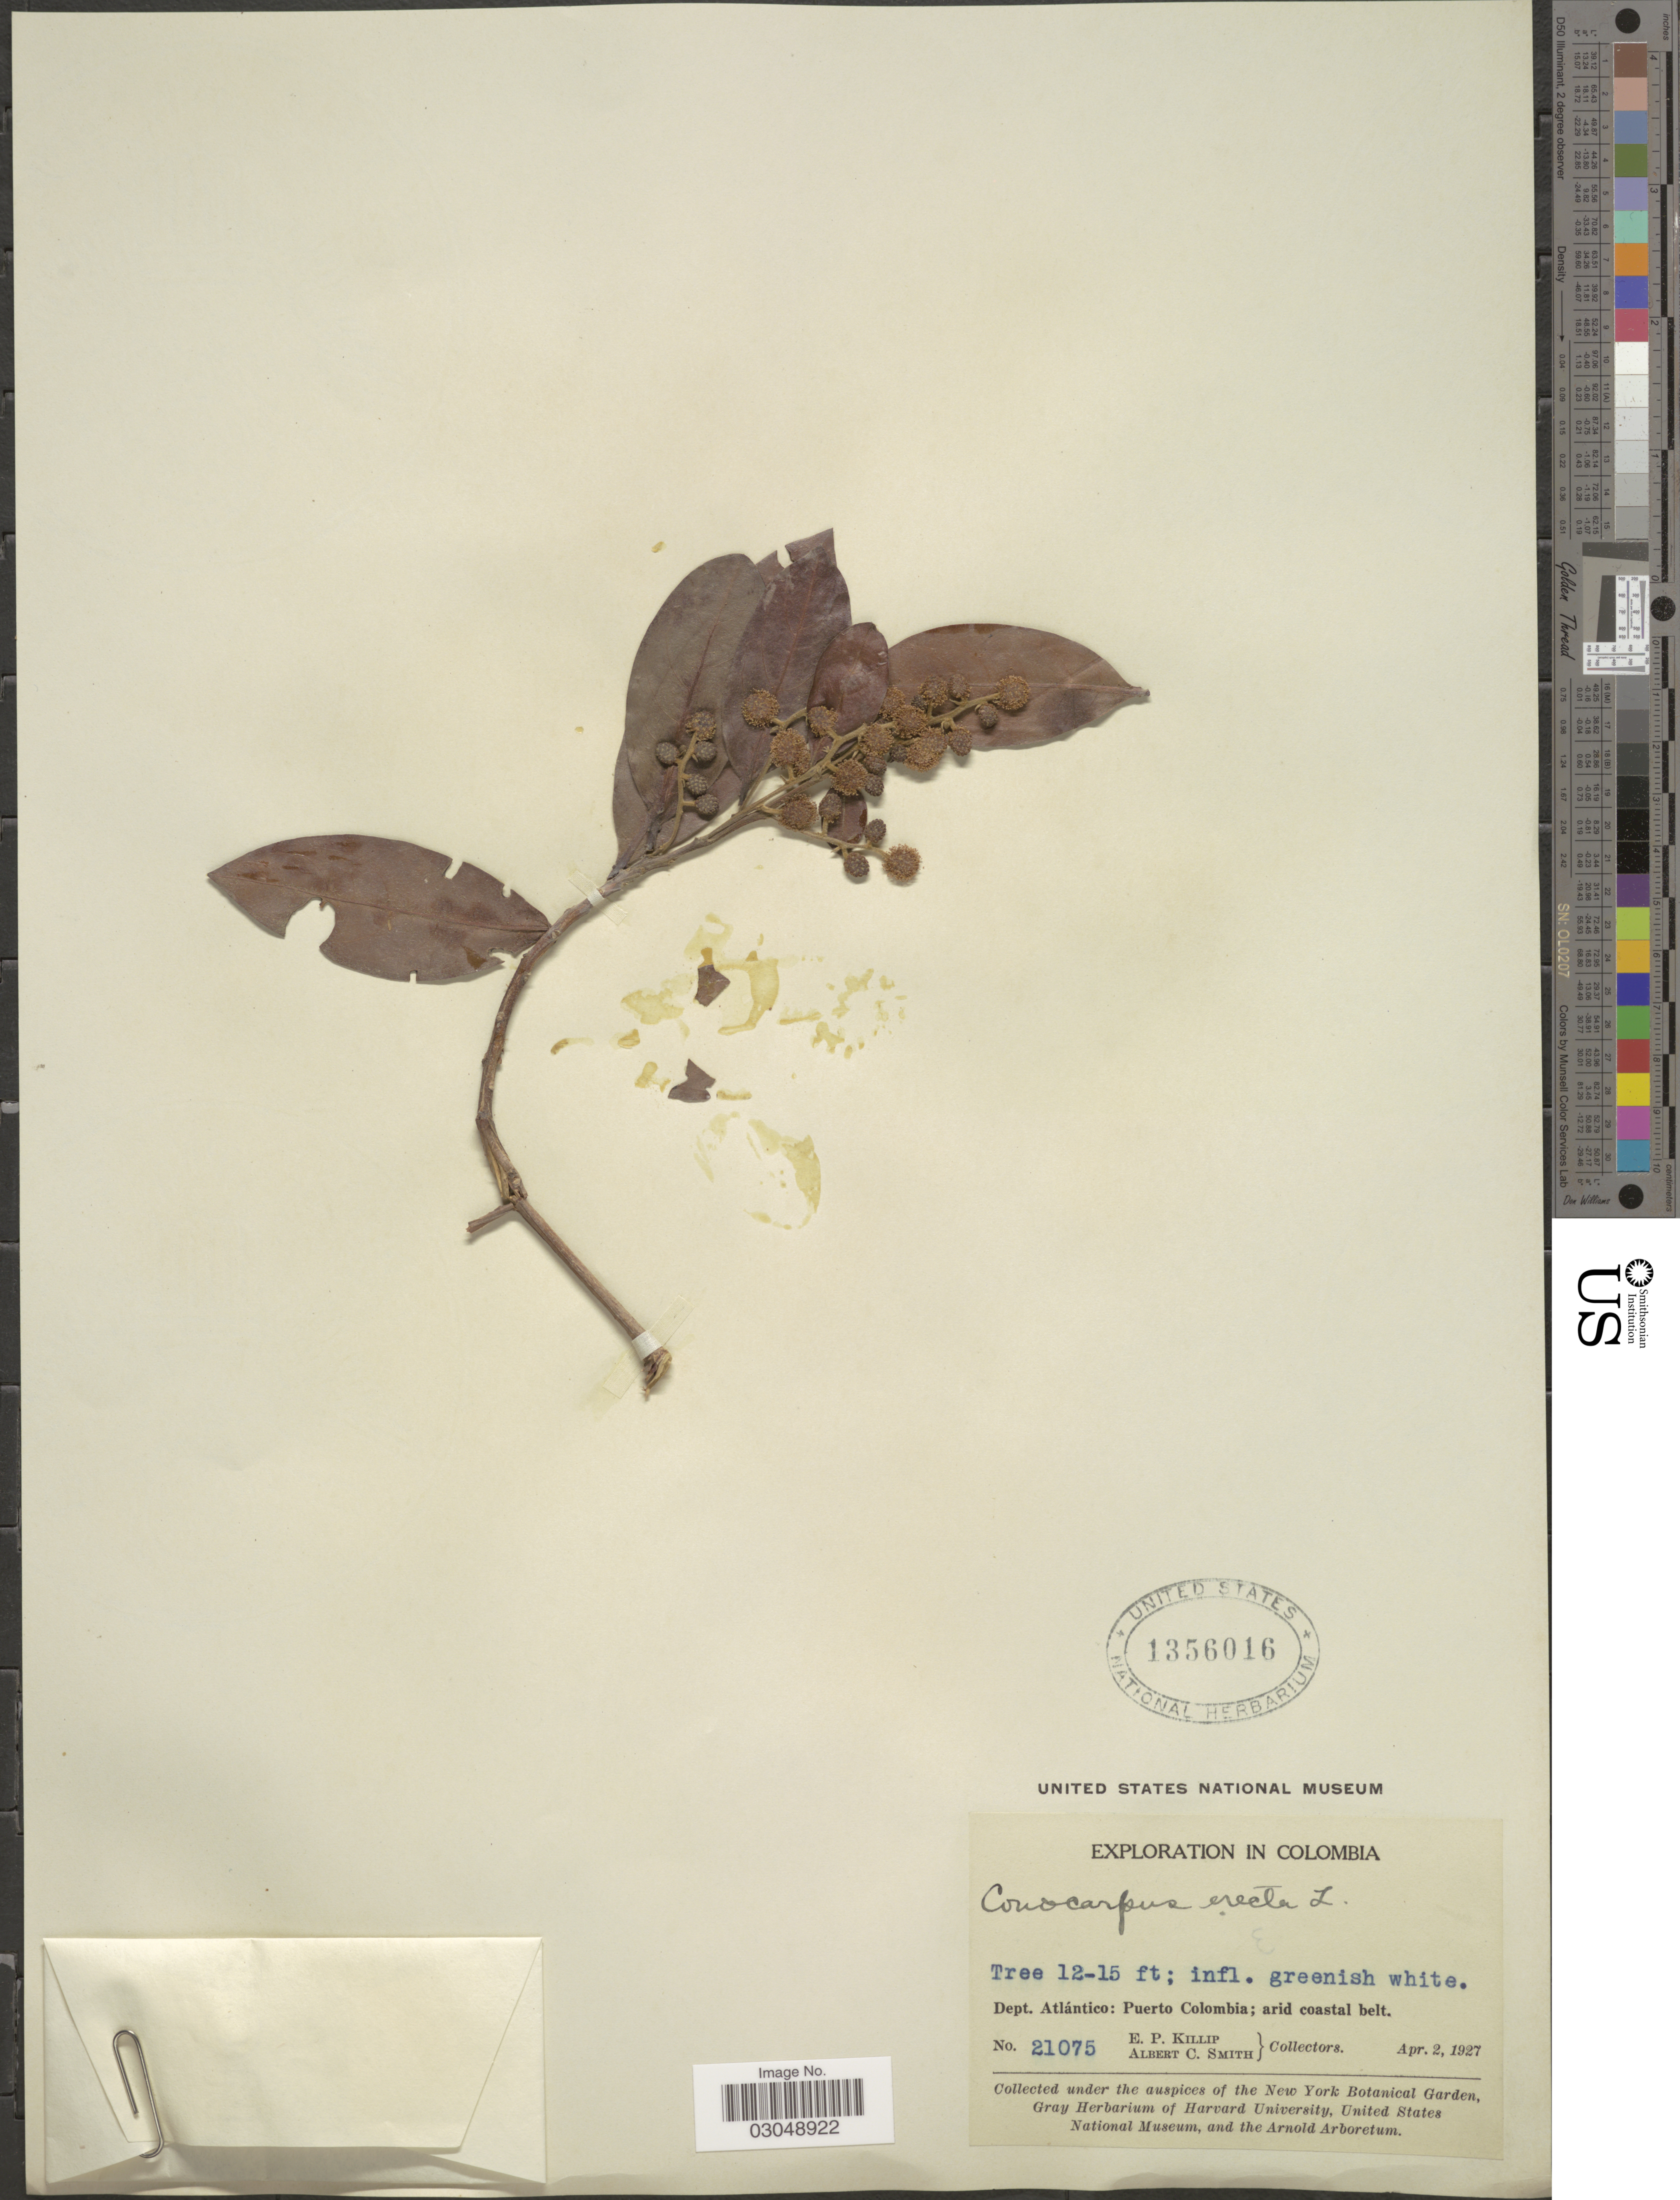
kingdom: Plantae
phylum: Tracheophyta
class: Magnoliopsida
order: Myrtales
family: Combretaceae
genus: Conocarpus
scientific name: Conocarpus erectus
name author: L.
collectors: E. P. Killip & A. C. Smith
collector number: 21075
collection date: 1927-04-02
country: Colombia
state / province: Atlántico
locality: Dept. Atlántico: Puerto Colombia.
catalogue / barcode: US 1356016